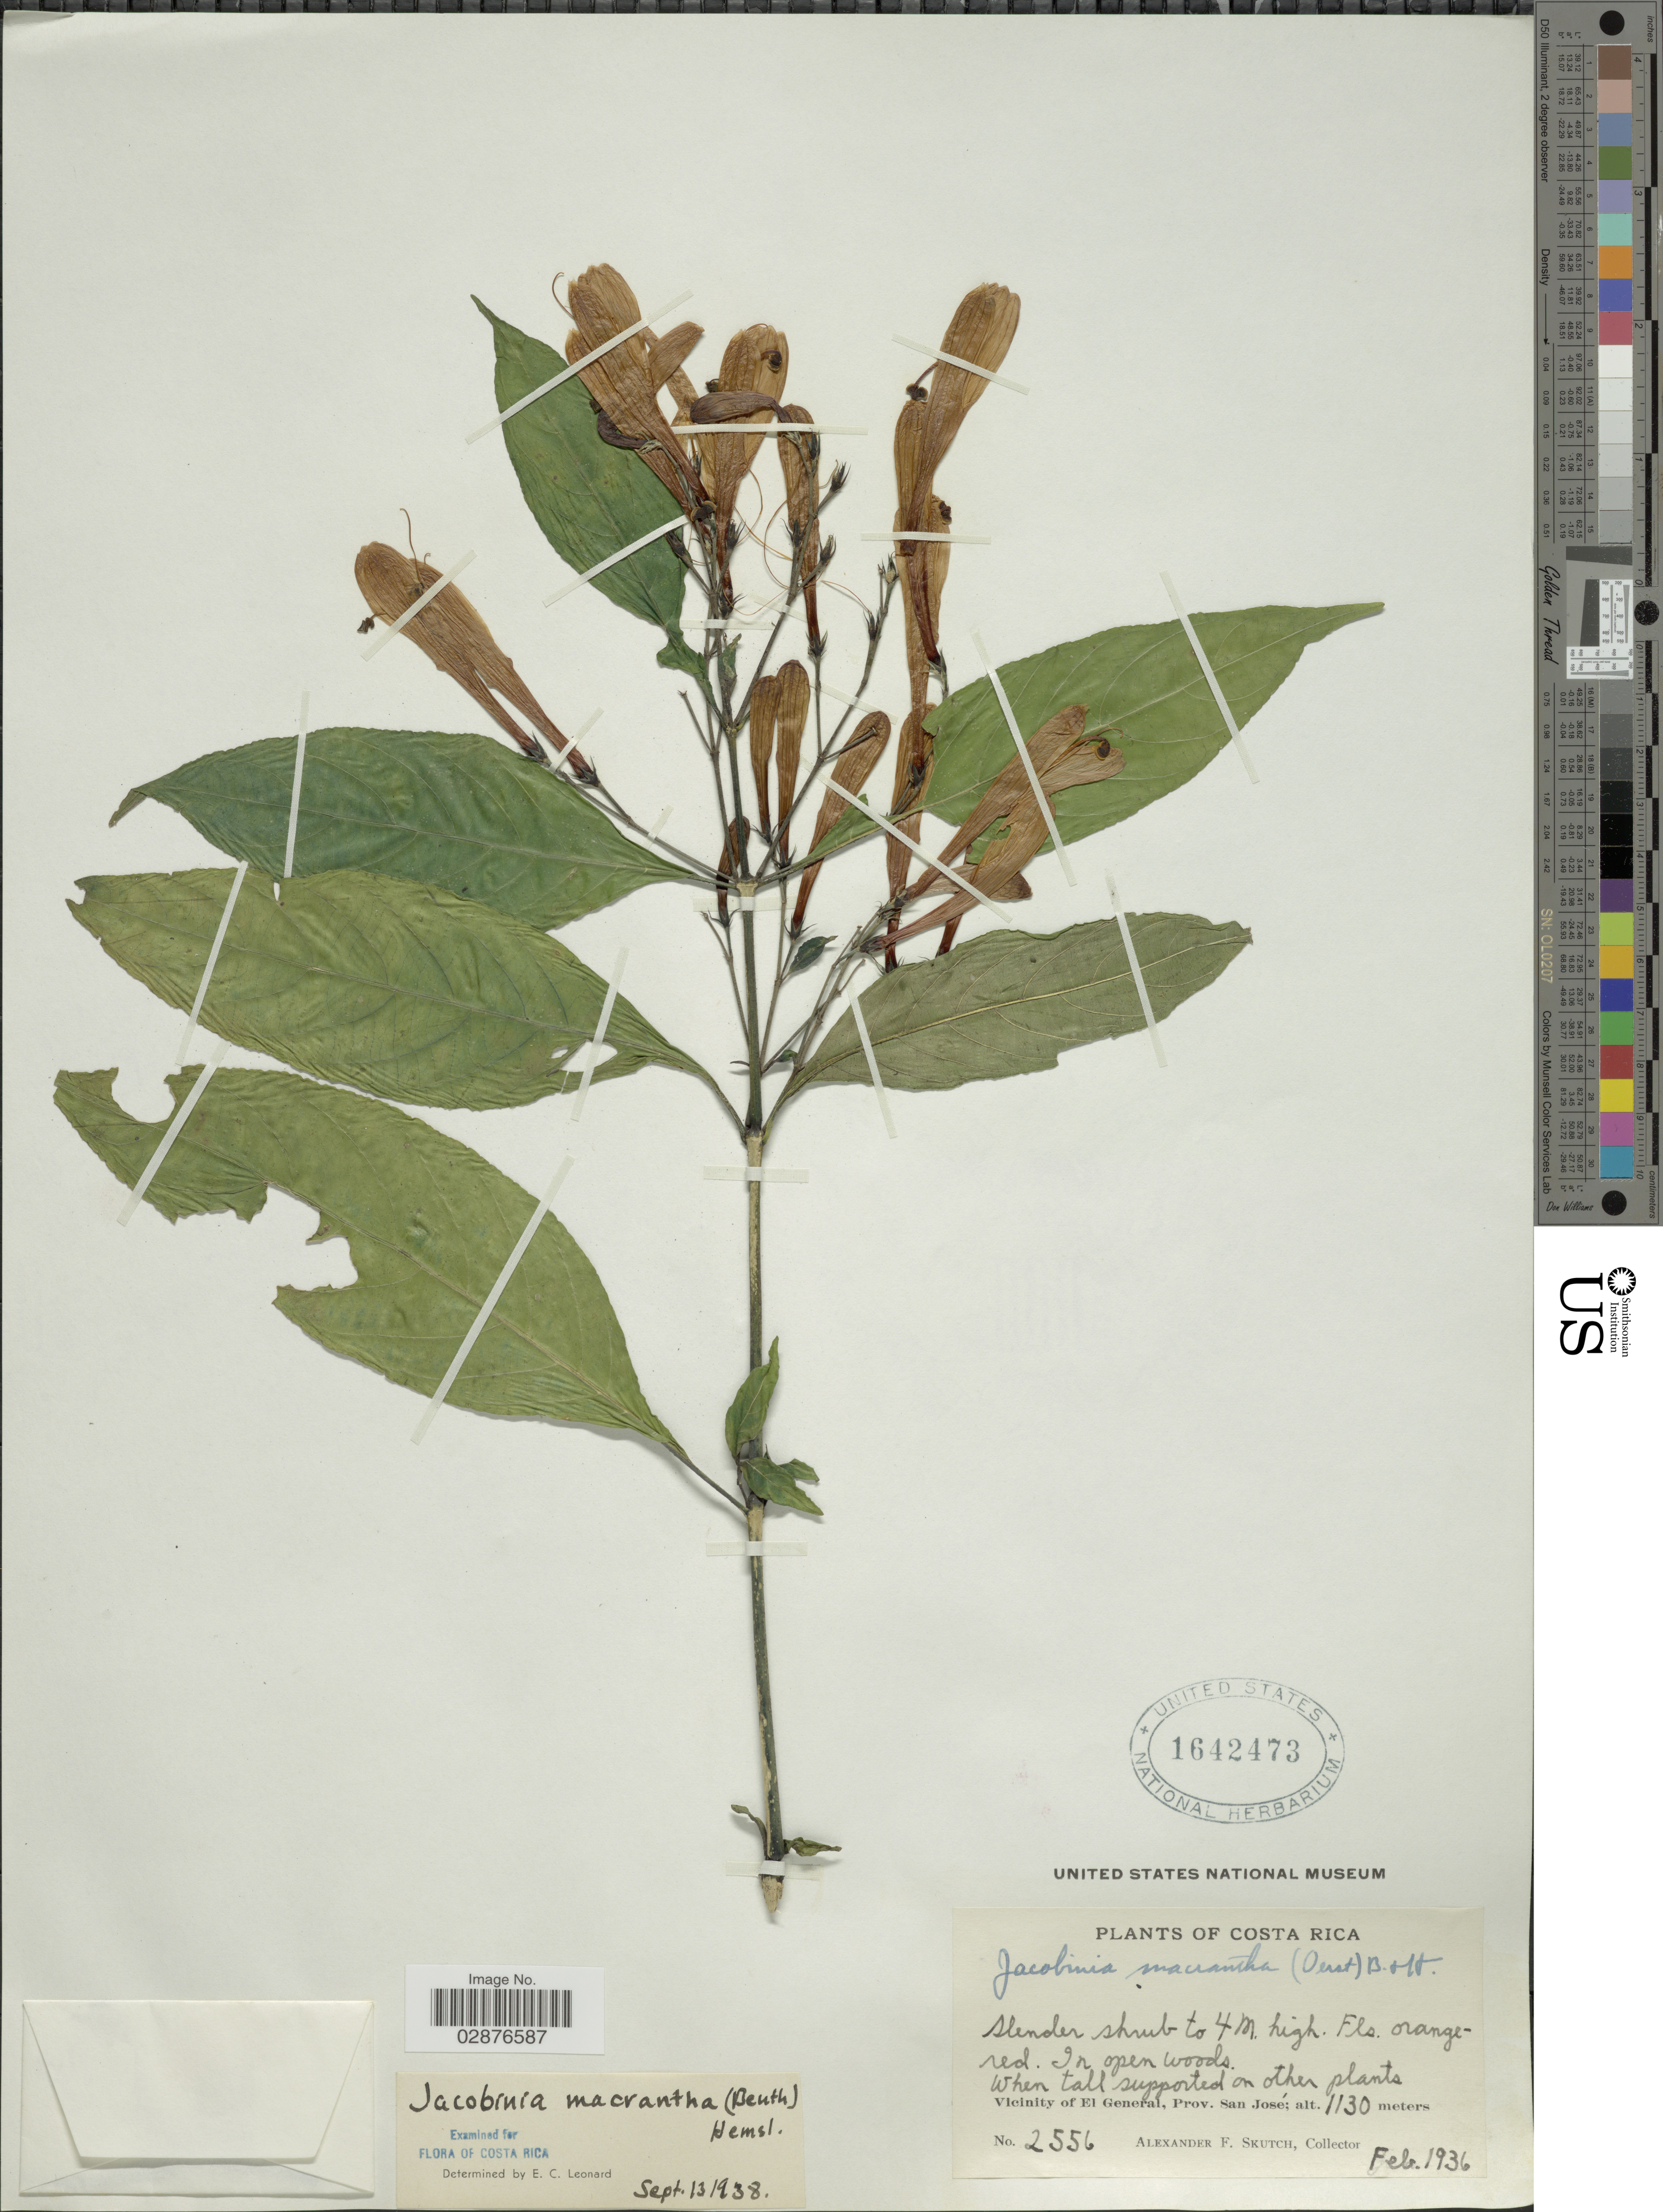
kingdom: Plantae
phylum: Tracheophyta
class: Magnoliopsida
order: Lamiales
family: Acanthaceae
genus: Justicia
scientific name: Justicia macrantha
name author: Benth.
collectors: A. F. Skutch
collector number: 2556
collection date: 1936-02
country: Costa Rica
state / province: San José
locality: Vicinity of El General.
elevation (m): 1130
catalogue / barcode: US 1642473